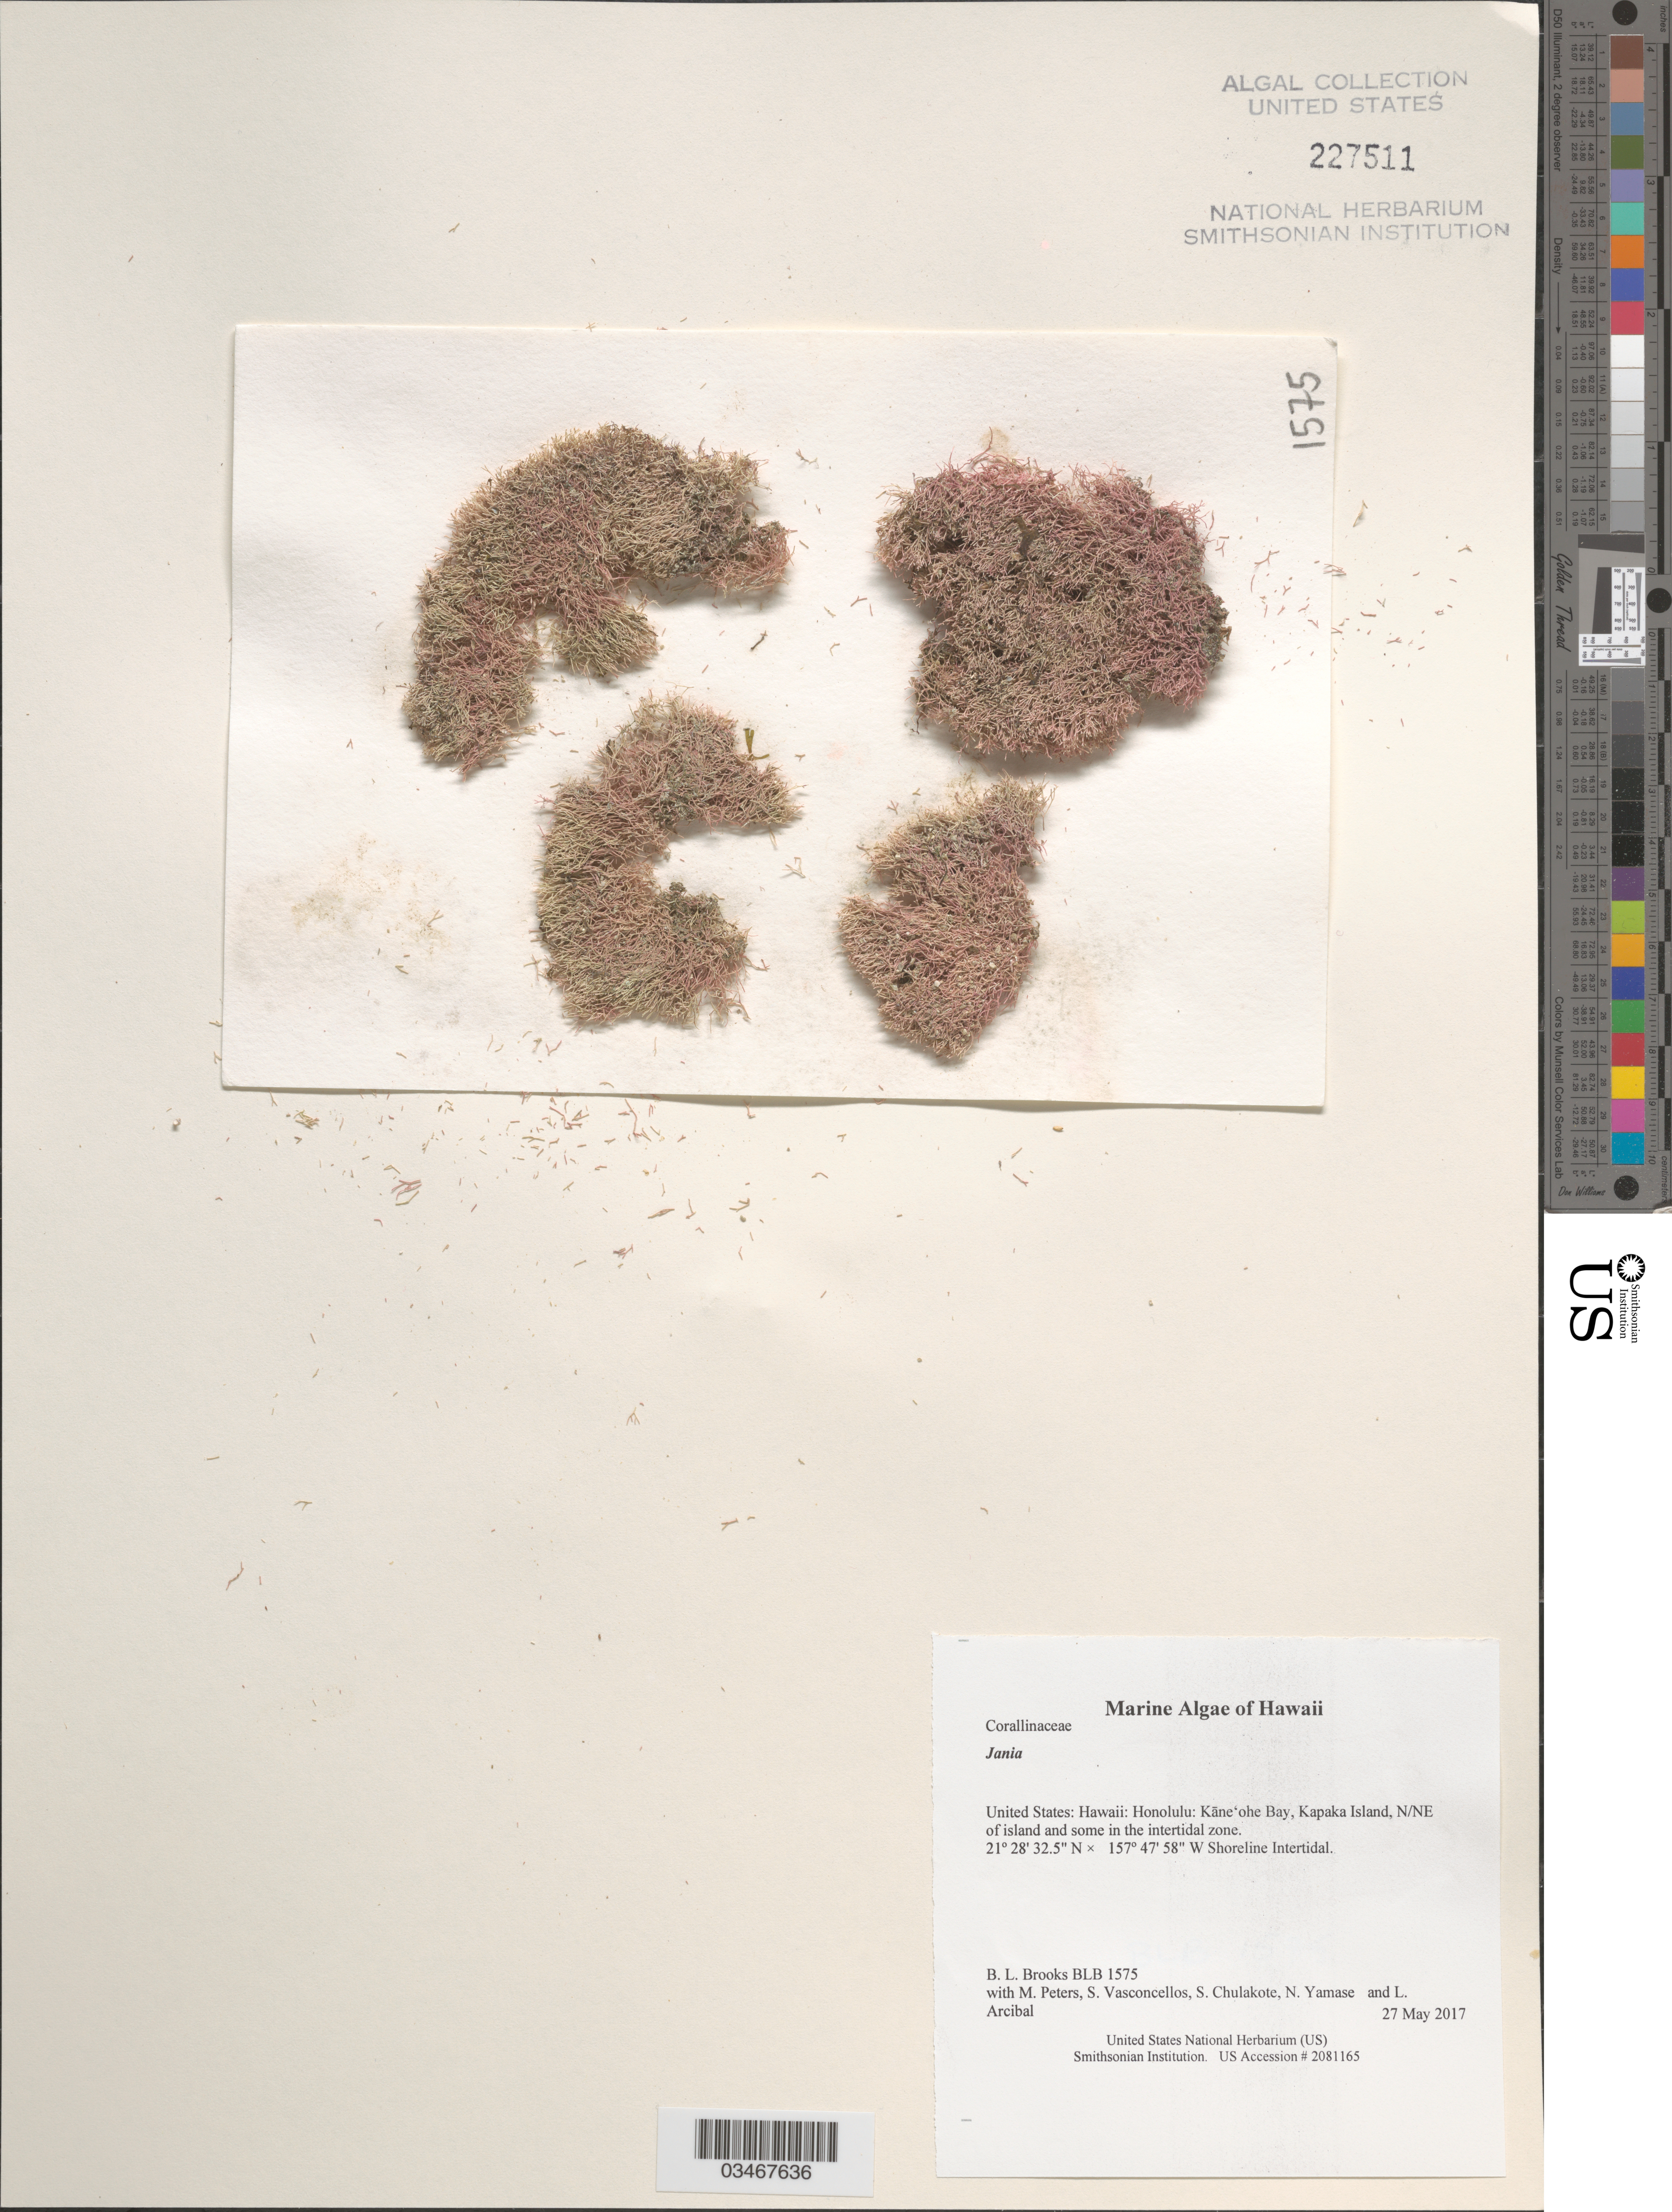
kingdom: Plantae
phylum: Rhodophyta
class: Florideophyceae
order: Corallinales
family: Corallinaceae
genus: Jania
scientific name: Jania sp.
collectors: B. Brooks, M. Peters, S. Vasconcellos, S. Chulakote & et al.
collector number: BLB 1575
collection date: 2017-05-27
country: United States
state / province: Hawaii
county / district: Honolulu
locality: Honolulu: Kāne'ohe Bay, Kapaka Island, N/NE of island and some in the intertidal zone.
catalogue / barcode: US 227511